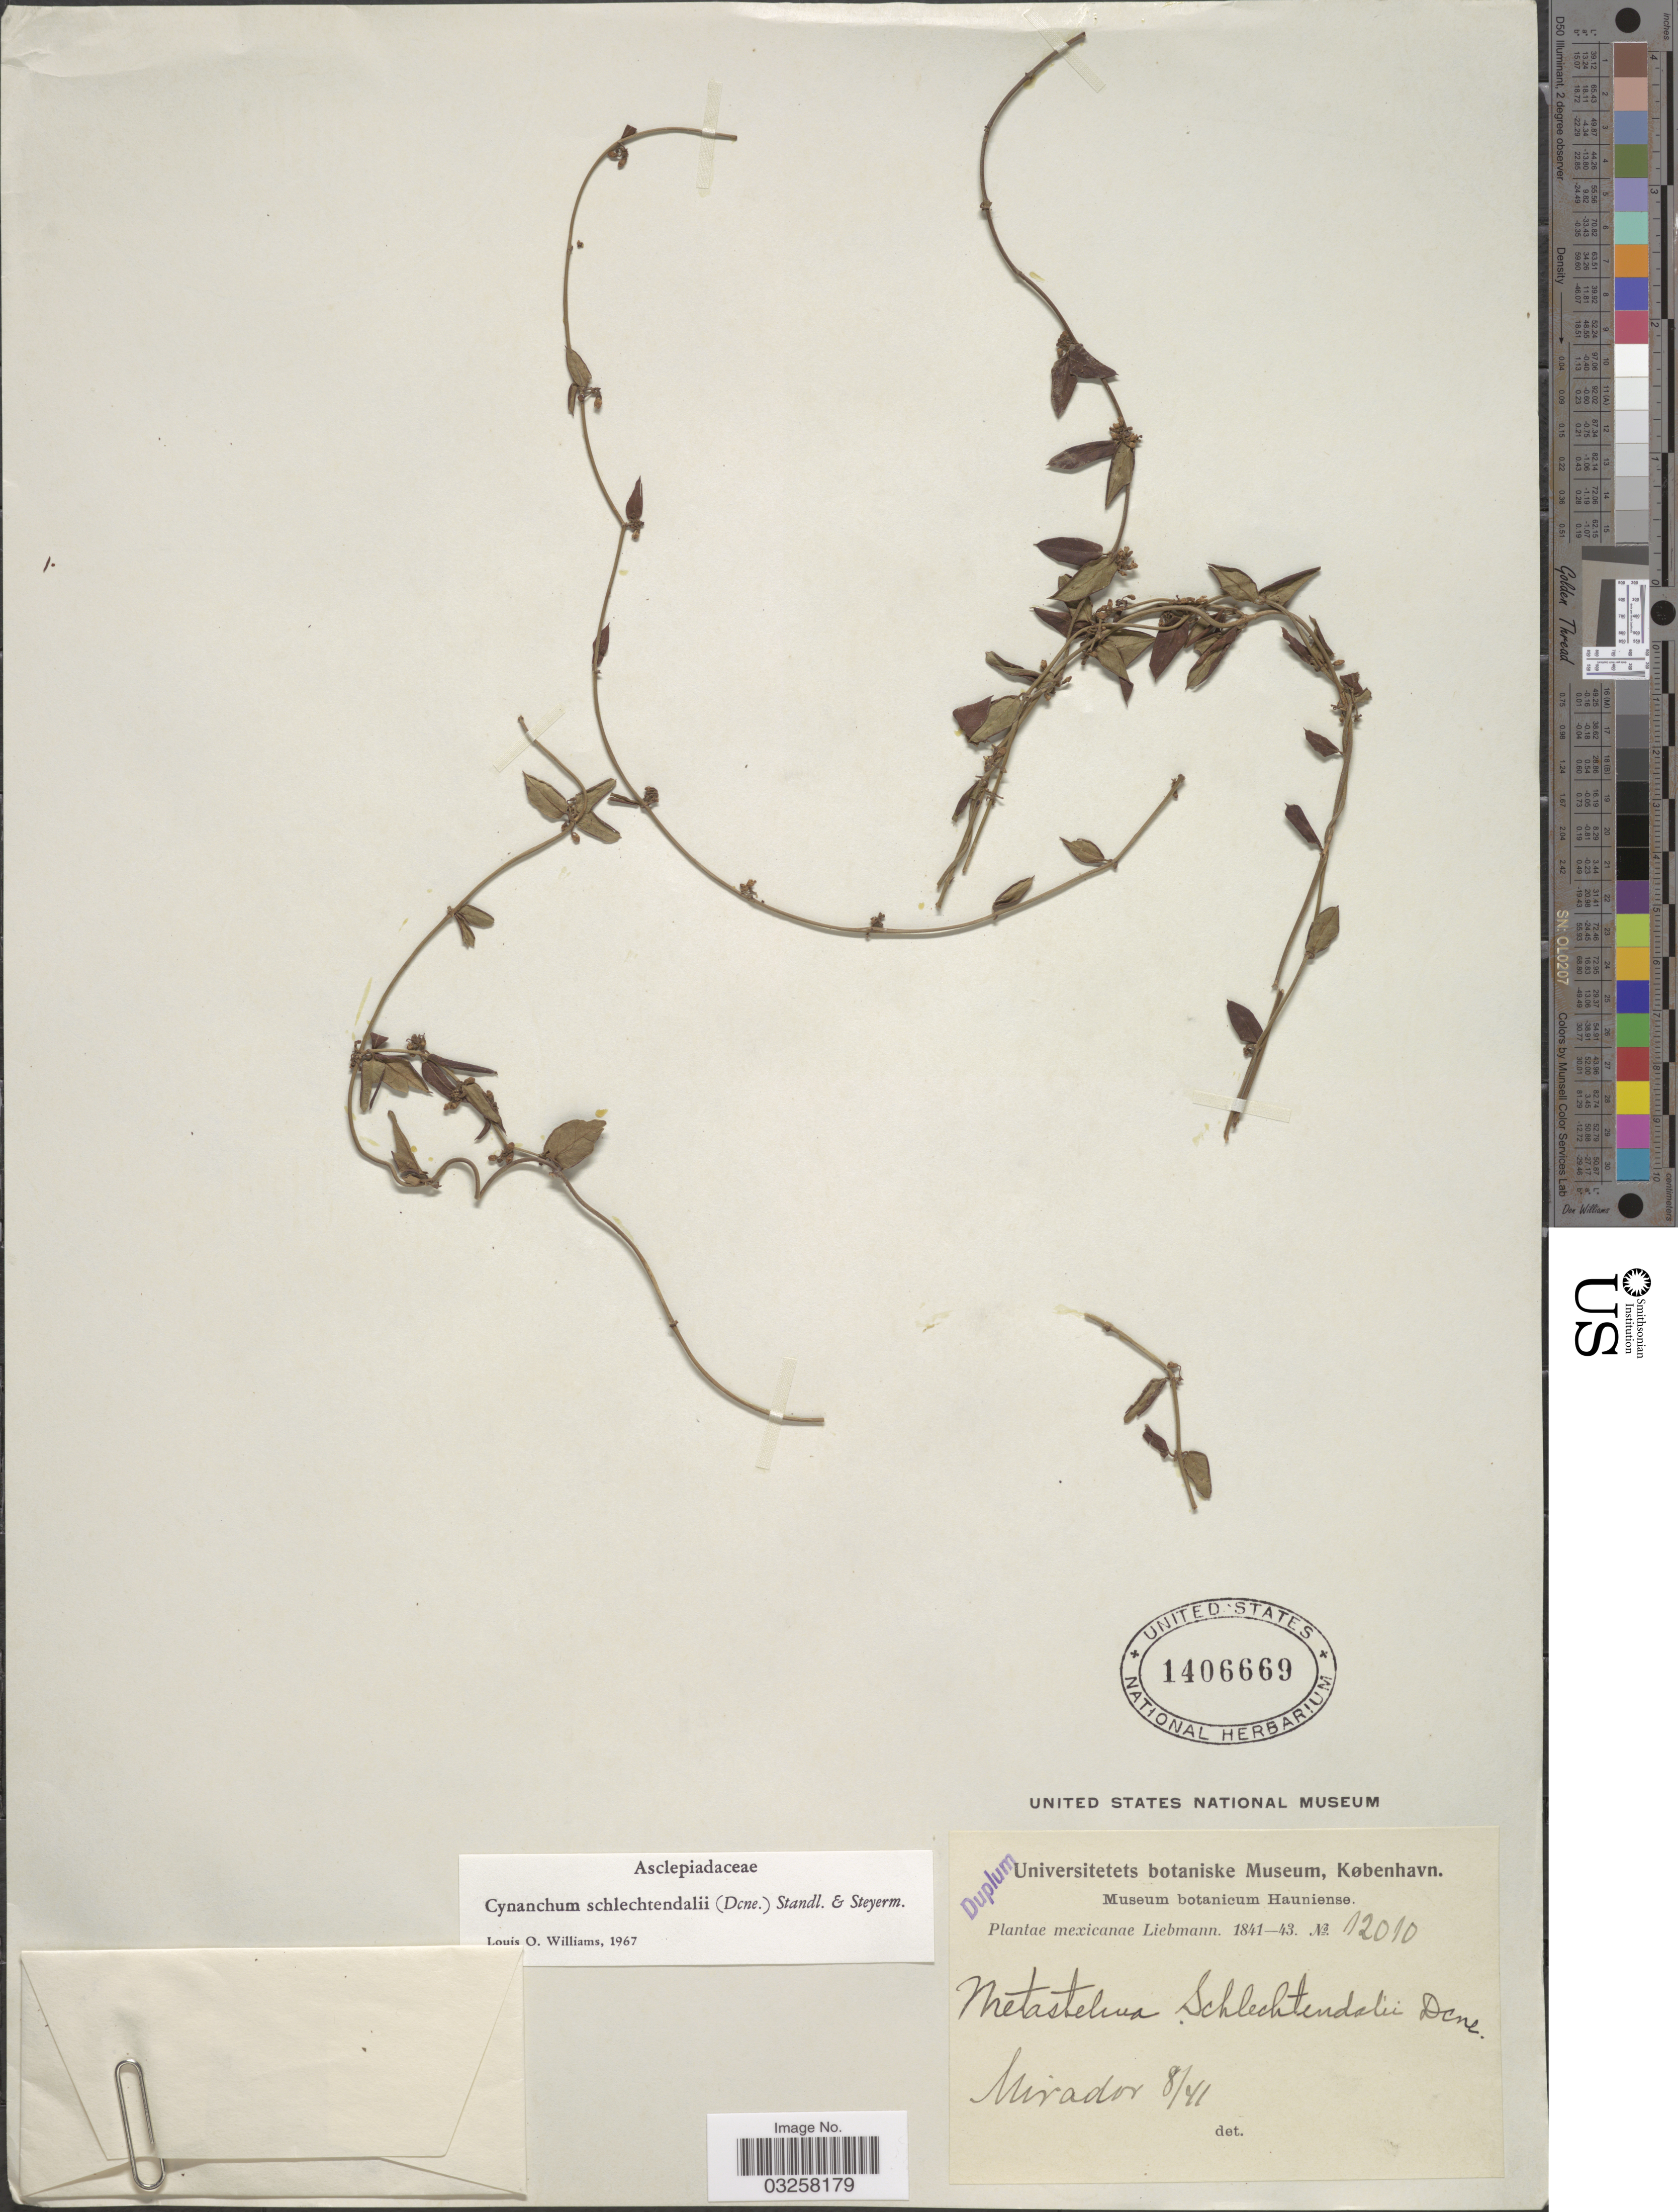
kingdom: Plantae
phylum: Tracheophyta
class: Magnoliopsida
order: Gentianales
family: Apocynaceae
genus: Metastelma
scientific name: Metastelma schlechtendalii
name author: Decne.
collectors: Liebmann, --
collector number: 12010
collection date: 1841-08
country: Mexico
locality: Mirador.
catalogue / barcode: US 1406669